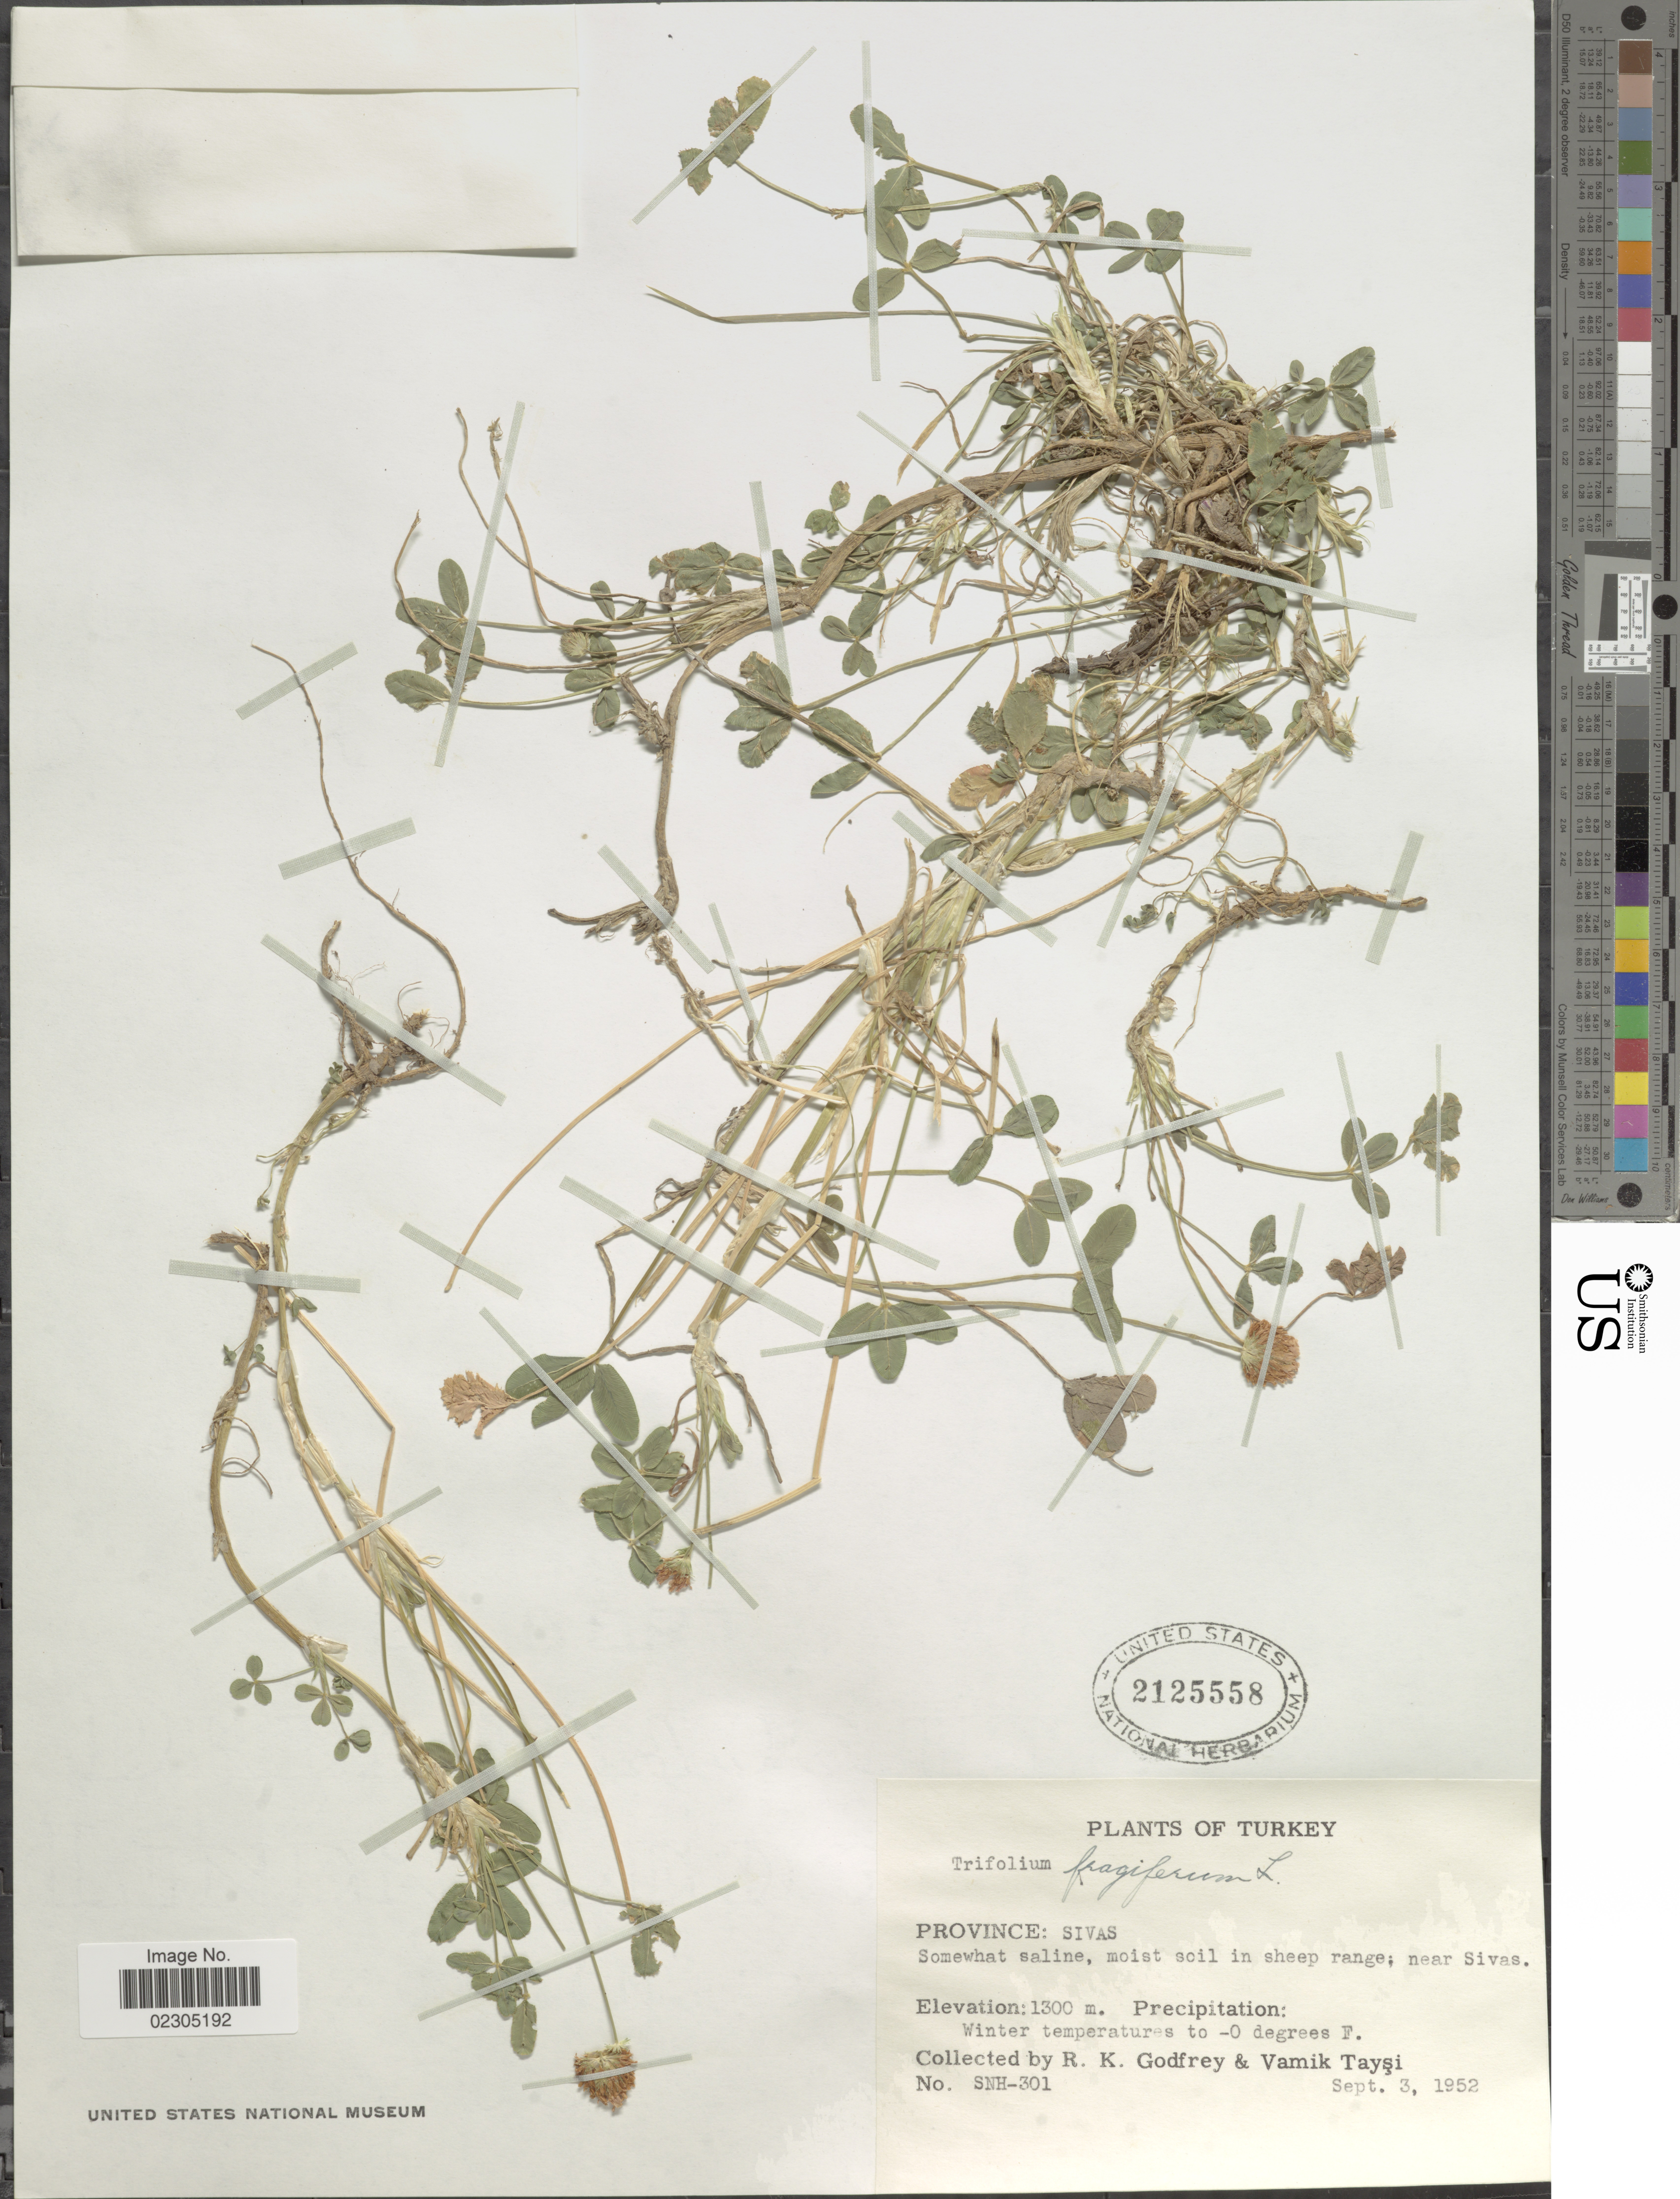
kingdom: Plantae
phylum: Tracheophyta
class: Magnoliopsida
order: Fabales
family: Fabaceae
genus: Trifolium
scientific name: Trifolium fragiferum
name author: L.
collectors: R. K. Godfrey & V. Taysi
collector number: SNH-301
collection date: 1952-09-03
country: Turkey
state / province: Sivas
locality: Somwhat saline, moist soil in sheep range, near Sivas.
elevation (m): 1300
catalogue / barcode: US 2125558